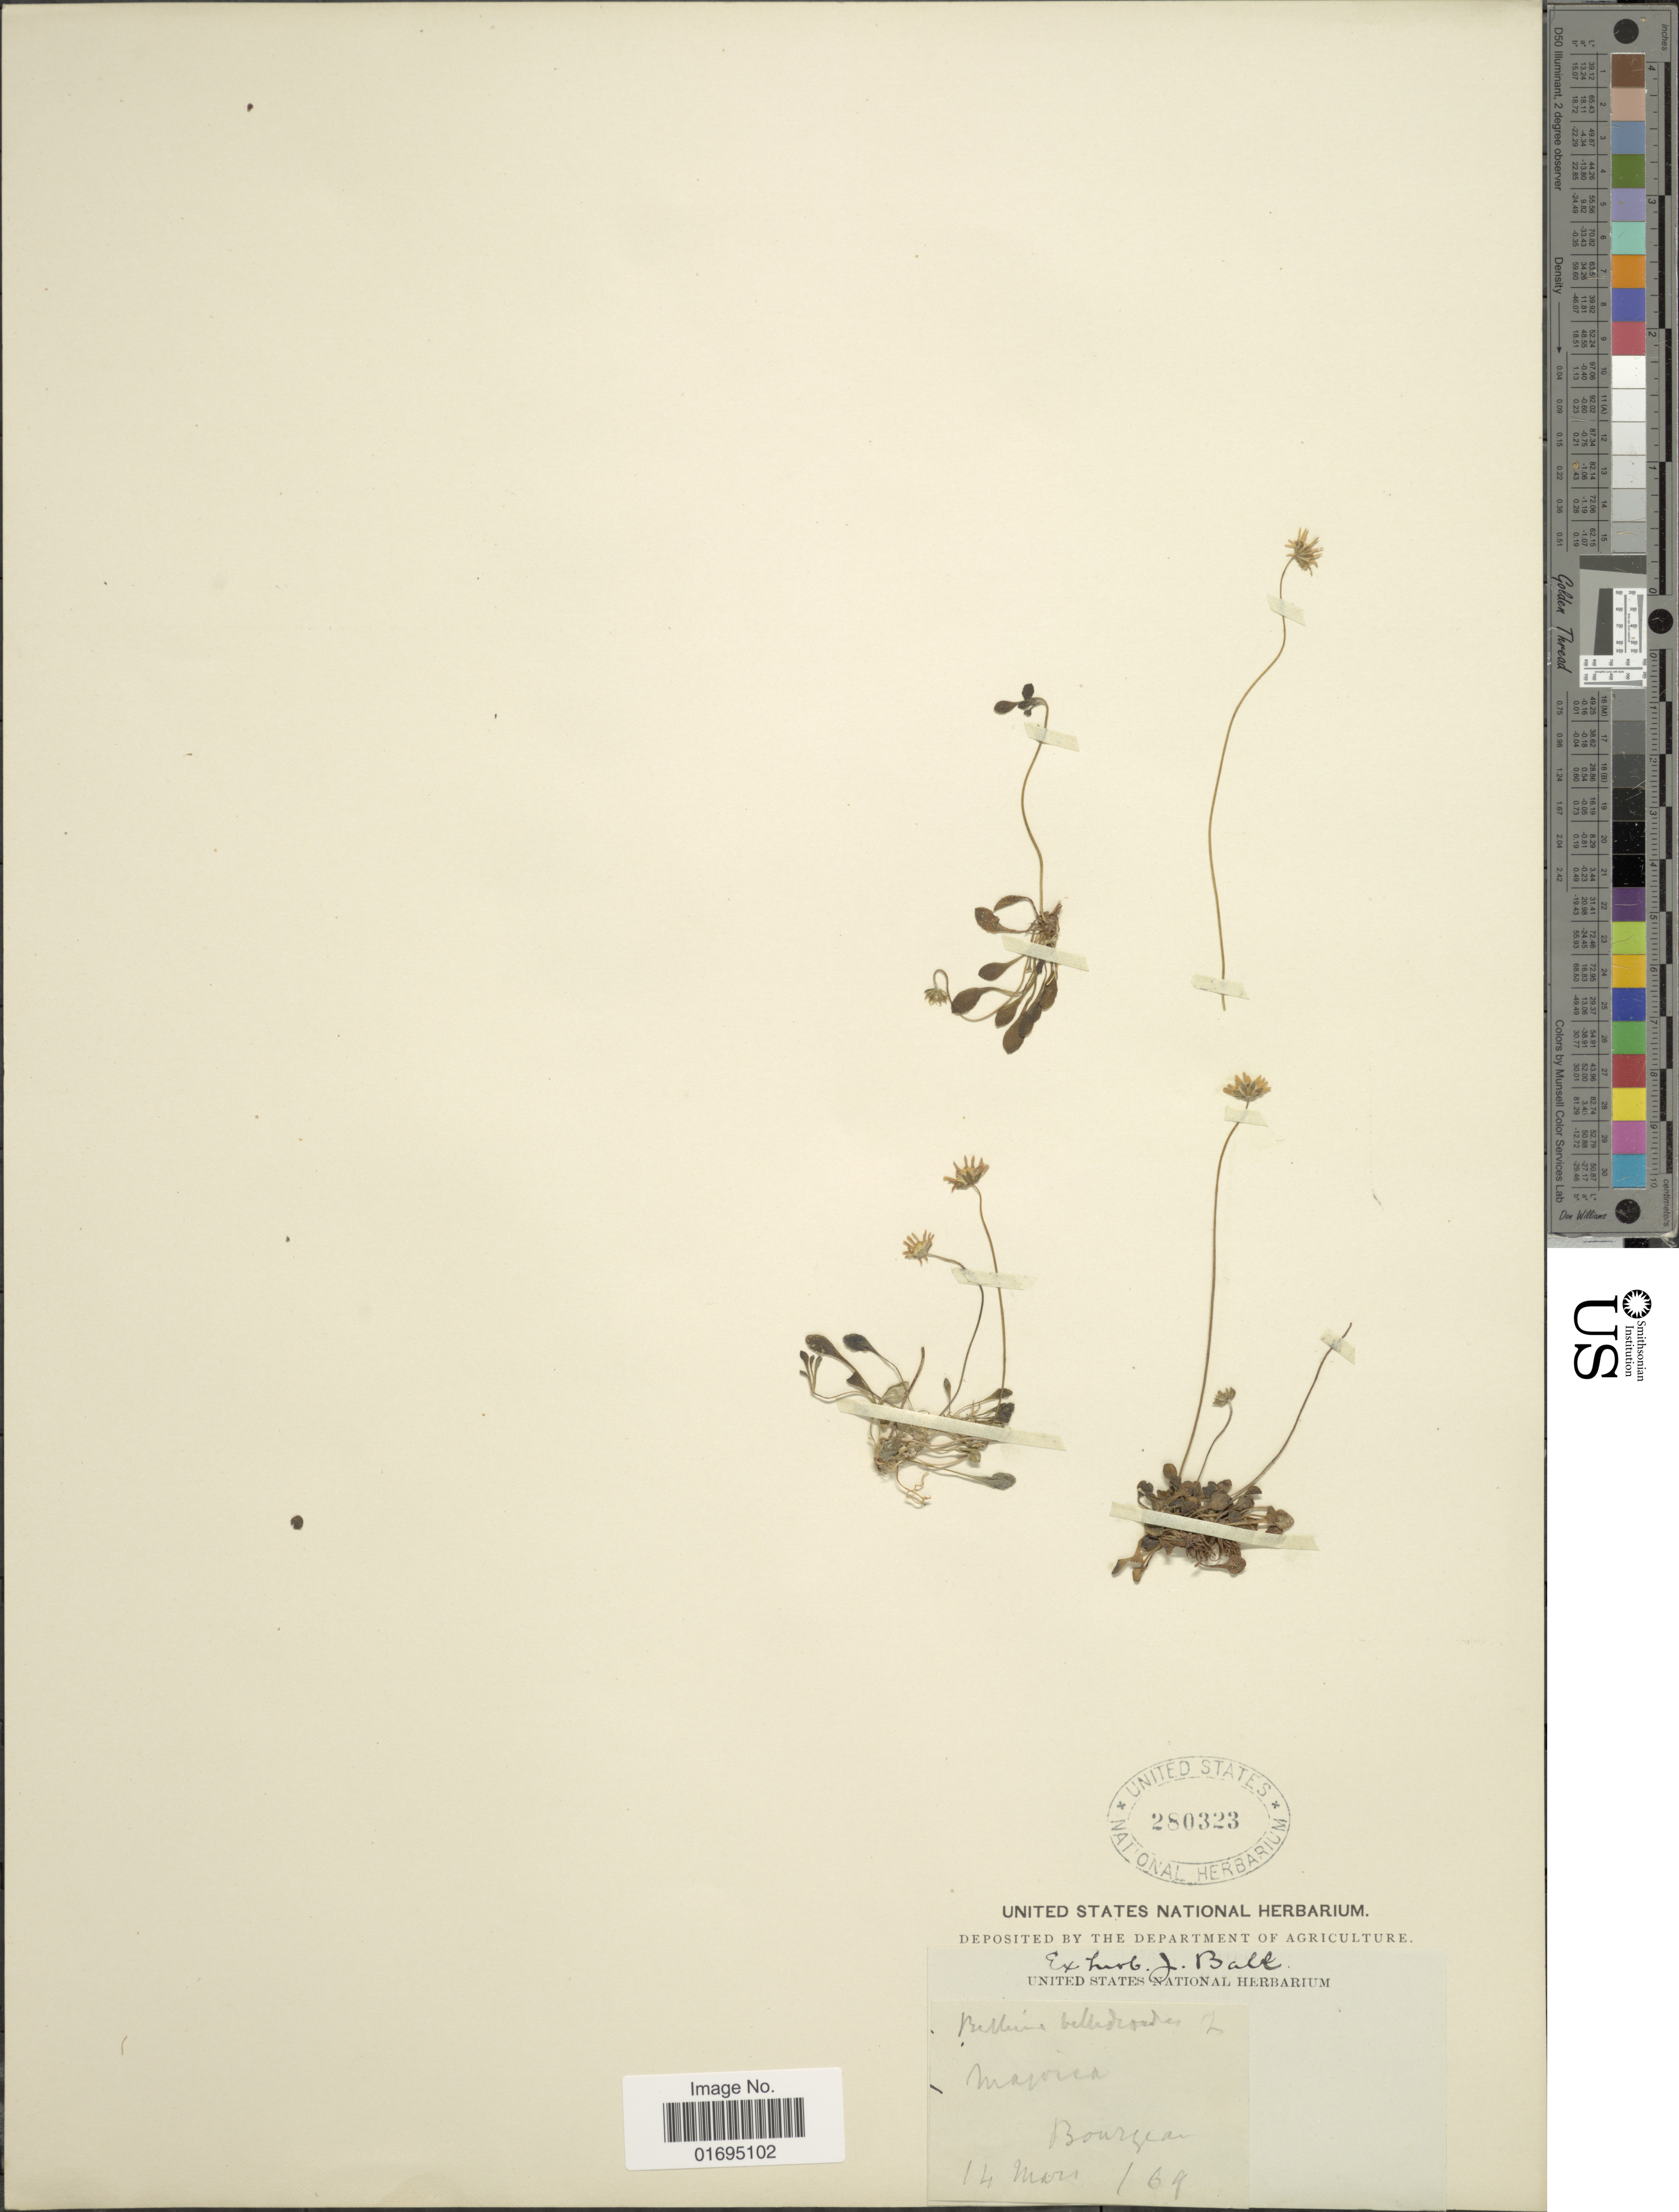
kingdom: Plantae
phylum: Tracheophyta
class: Magnoliopsida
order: Asterales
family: Asteraceae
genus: Bellium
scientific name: Bellium bellidioides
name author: L.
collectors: Bourgeau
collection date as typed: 169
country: Spain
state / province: Islas Baleares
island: Balearic Is.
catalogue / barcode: US 280323